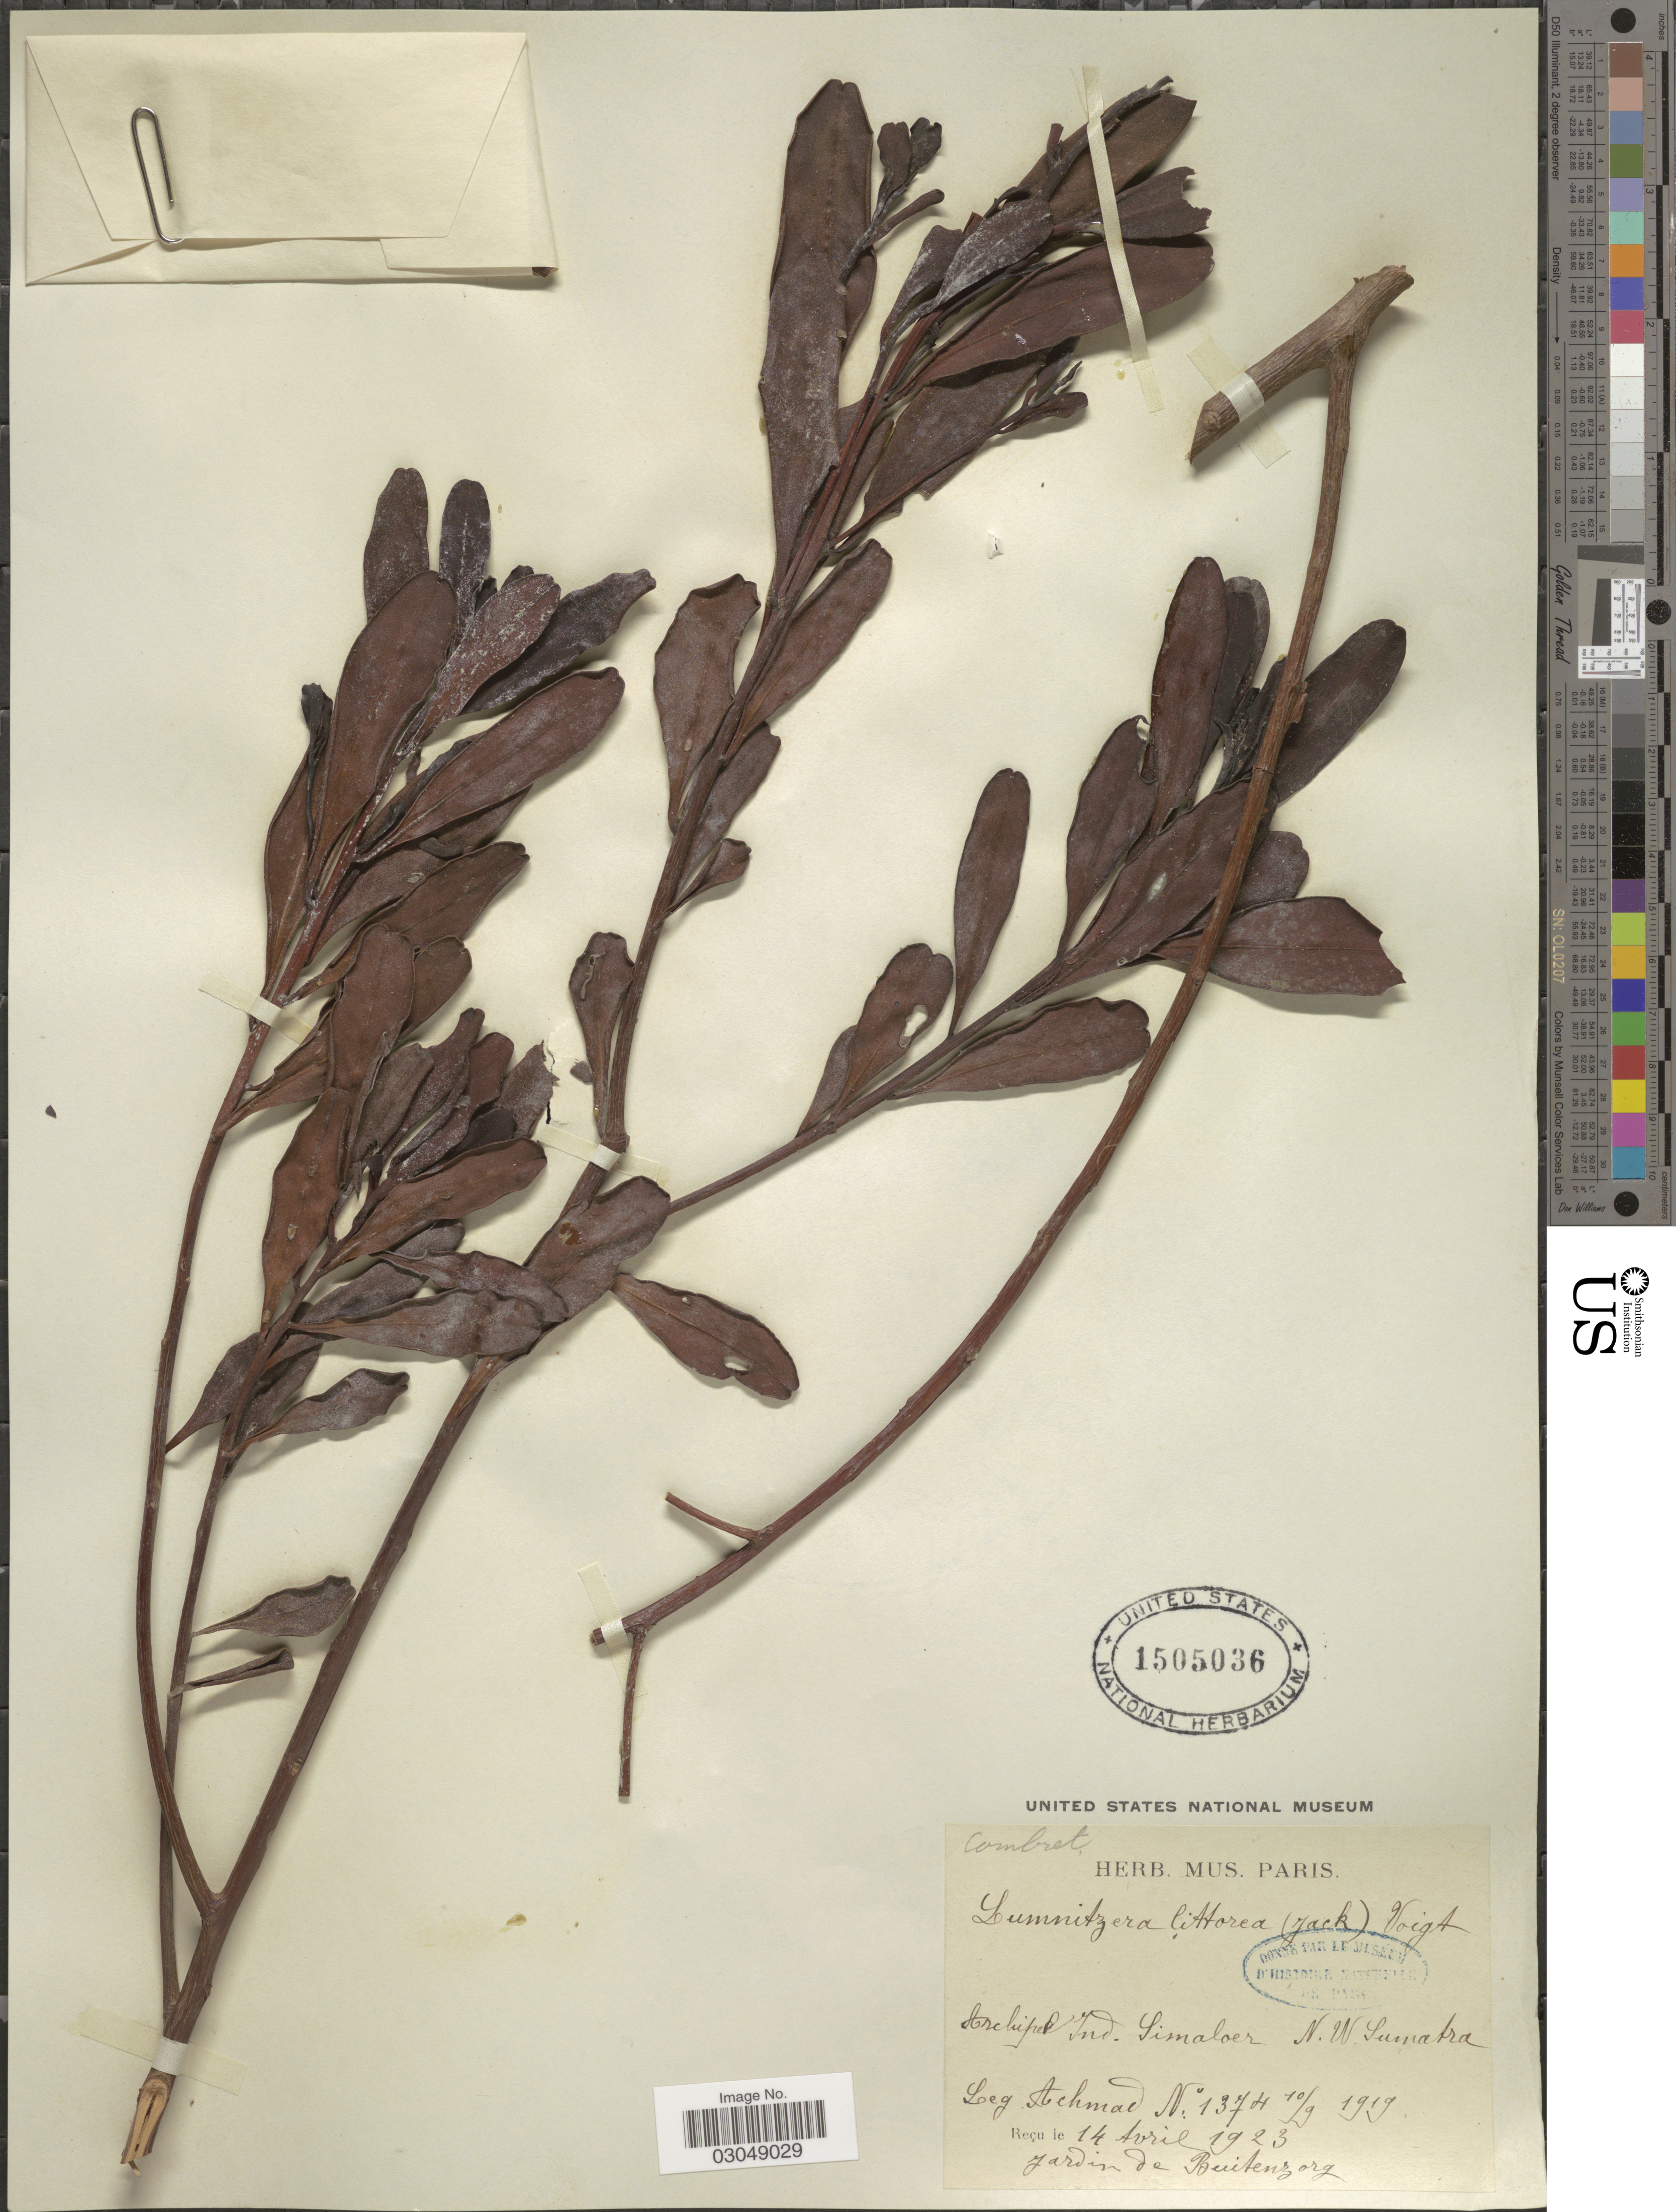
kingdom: Plantae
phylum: Tracheophyta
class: Magnoliopsida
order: Myrtales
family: Combretaceae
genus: Lumnitzera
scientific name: Lumnitzera littorea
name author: (Jack) Voight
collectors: -- Achmad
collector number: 1374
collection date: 1919-09-10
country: Indonesia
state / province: Sumatra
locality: Archipel Ind. Simaloer, N.W. Sumatra.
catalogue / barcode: US 1505036